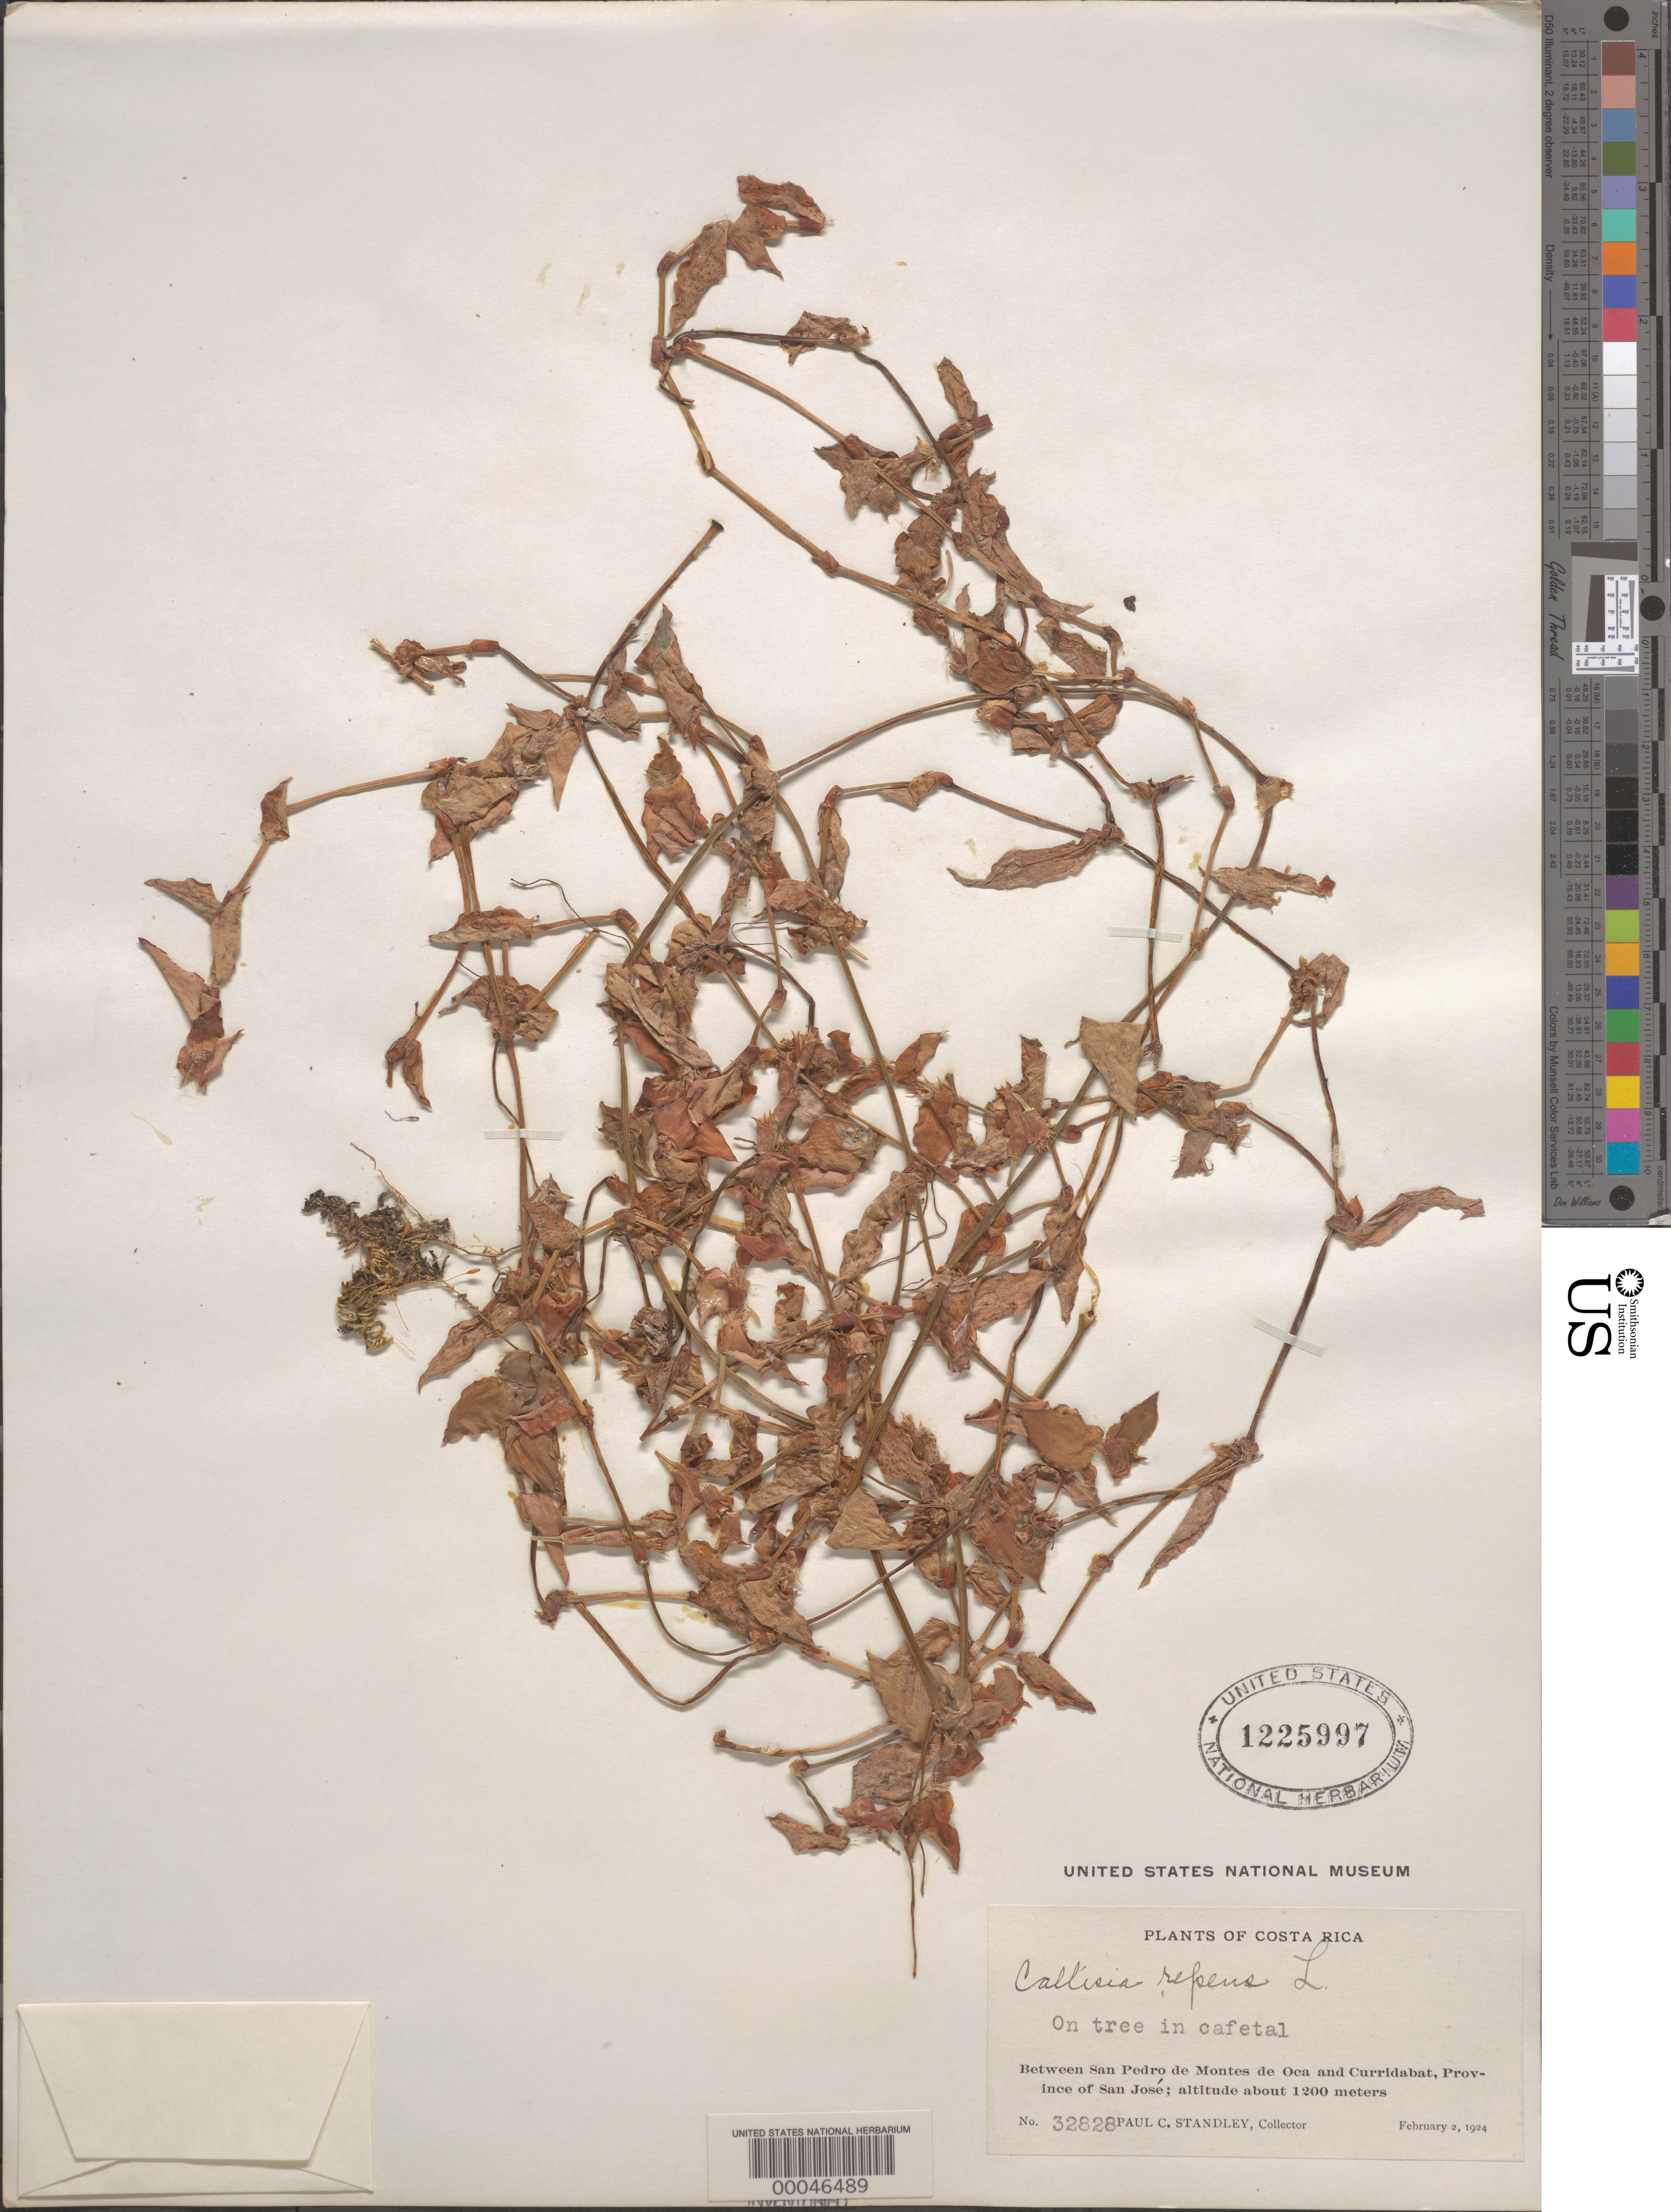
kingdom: Plantae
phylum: Tracheophyta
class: Liliopsida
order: Commelinales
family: Commelinaceae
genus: Callisia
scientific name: Callisia repens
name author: (Jacq.) L.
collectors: P. C. Standley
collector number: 32828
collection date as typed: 02 Feb 1924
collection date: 1924-02-02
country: Costa Rica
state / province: San José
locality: Between san pedro de montes de oca and curridabat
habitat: On tree in cafetal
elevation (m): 1200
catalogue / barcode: US 1225997